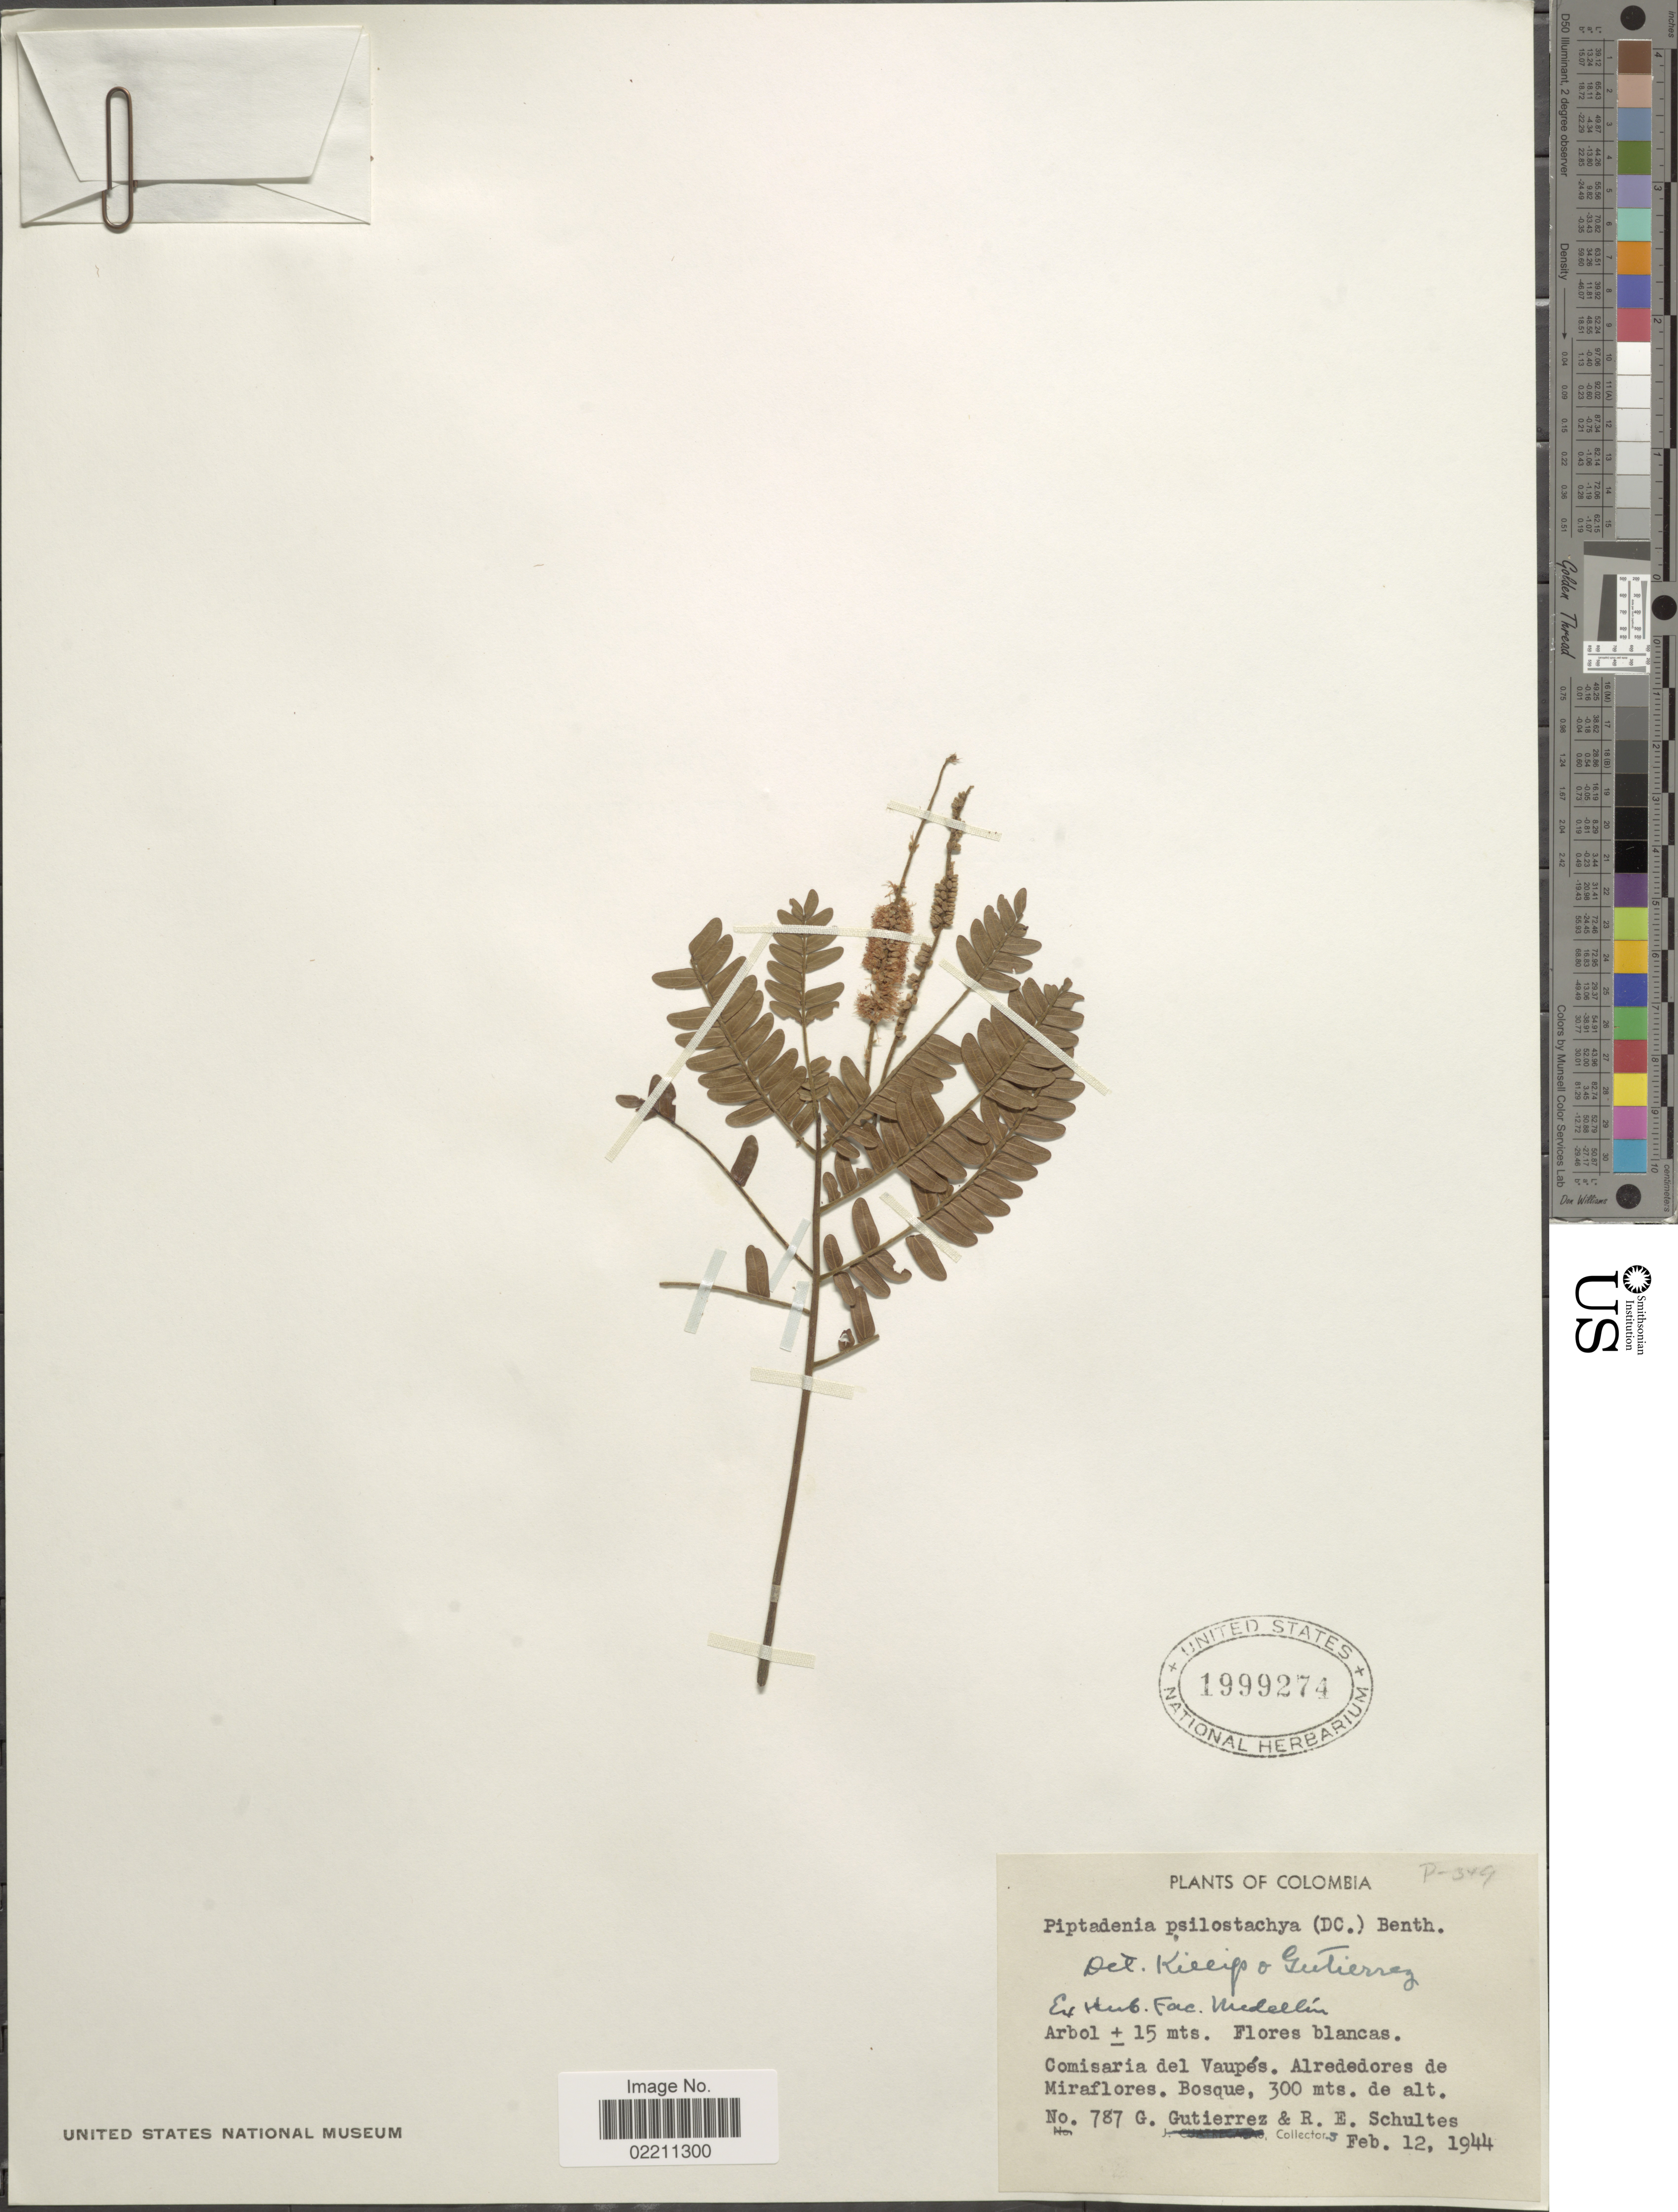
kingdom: Plantae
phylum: Tracheophyta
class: Magnoliopsida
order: Fabales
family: Fabaceae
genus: Marlimorimia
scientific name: Marlimorimia psilostachya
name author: (DC.) L.P. Queiroz & Marc.F. Simon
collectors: G. Gutierrez & R. E. Schultes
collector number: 787G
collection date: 1944-02-12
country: Colombia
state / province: Vaupés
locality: Colombia. Comisaria del Vaupes. Alrededores de Miraflores.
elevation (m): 300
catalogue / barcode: US 1999274